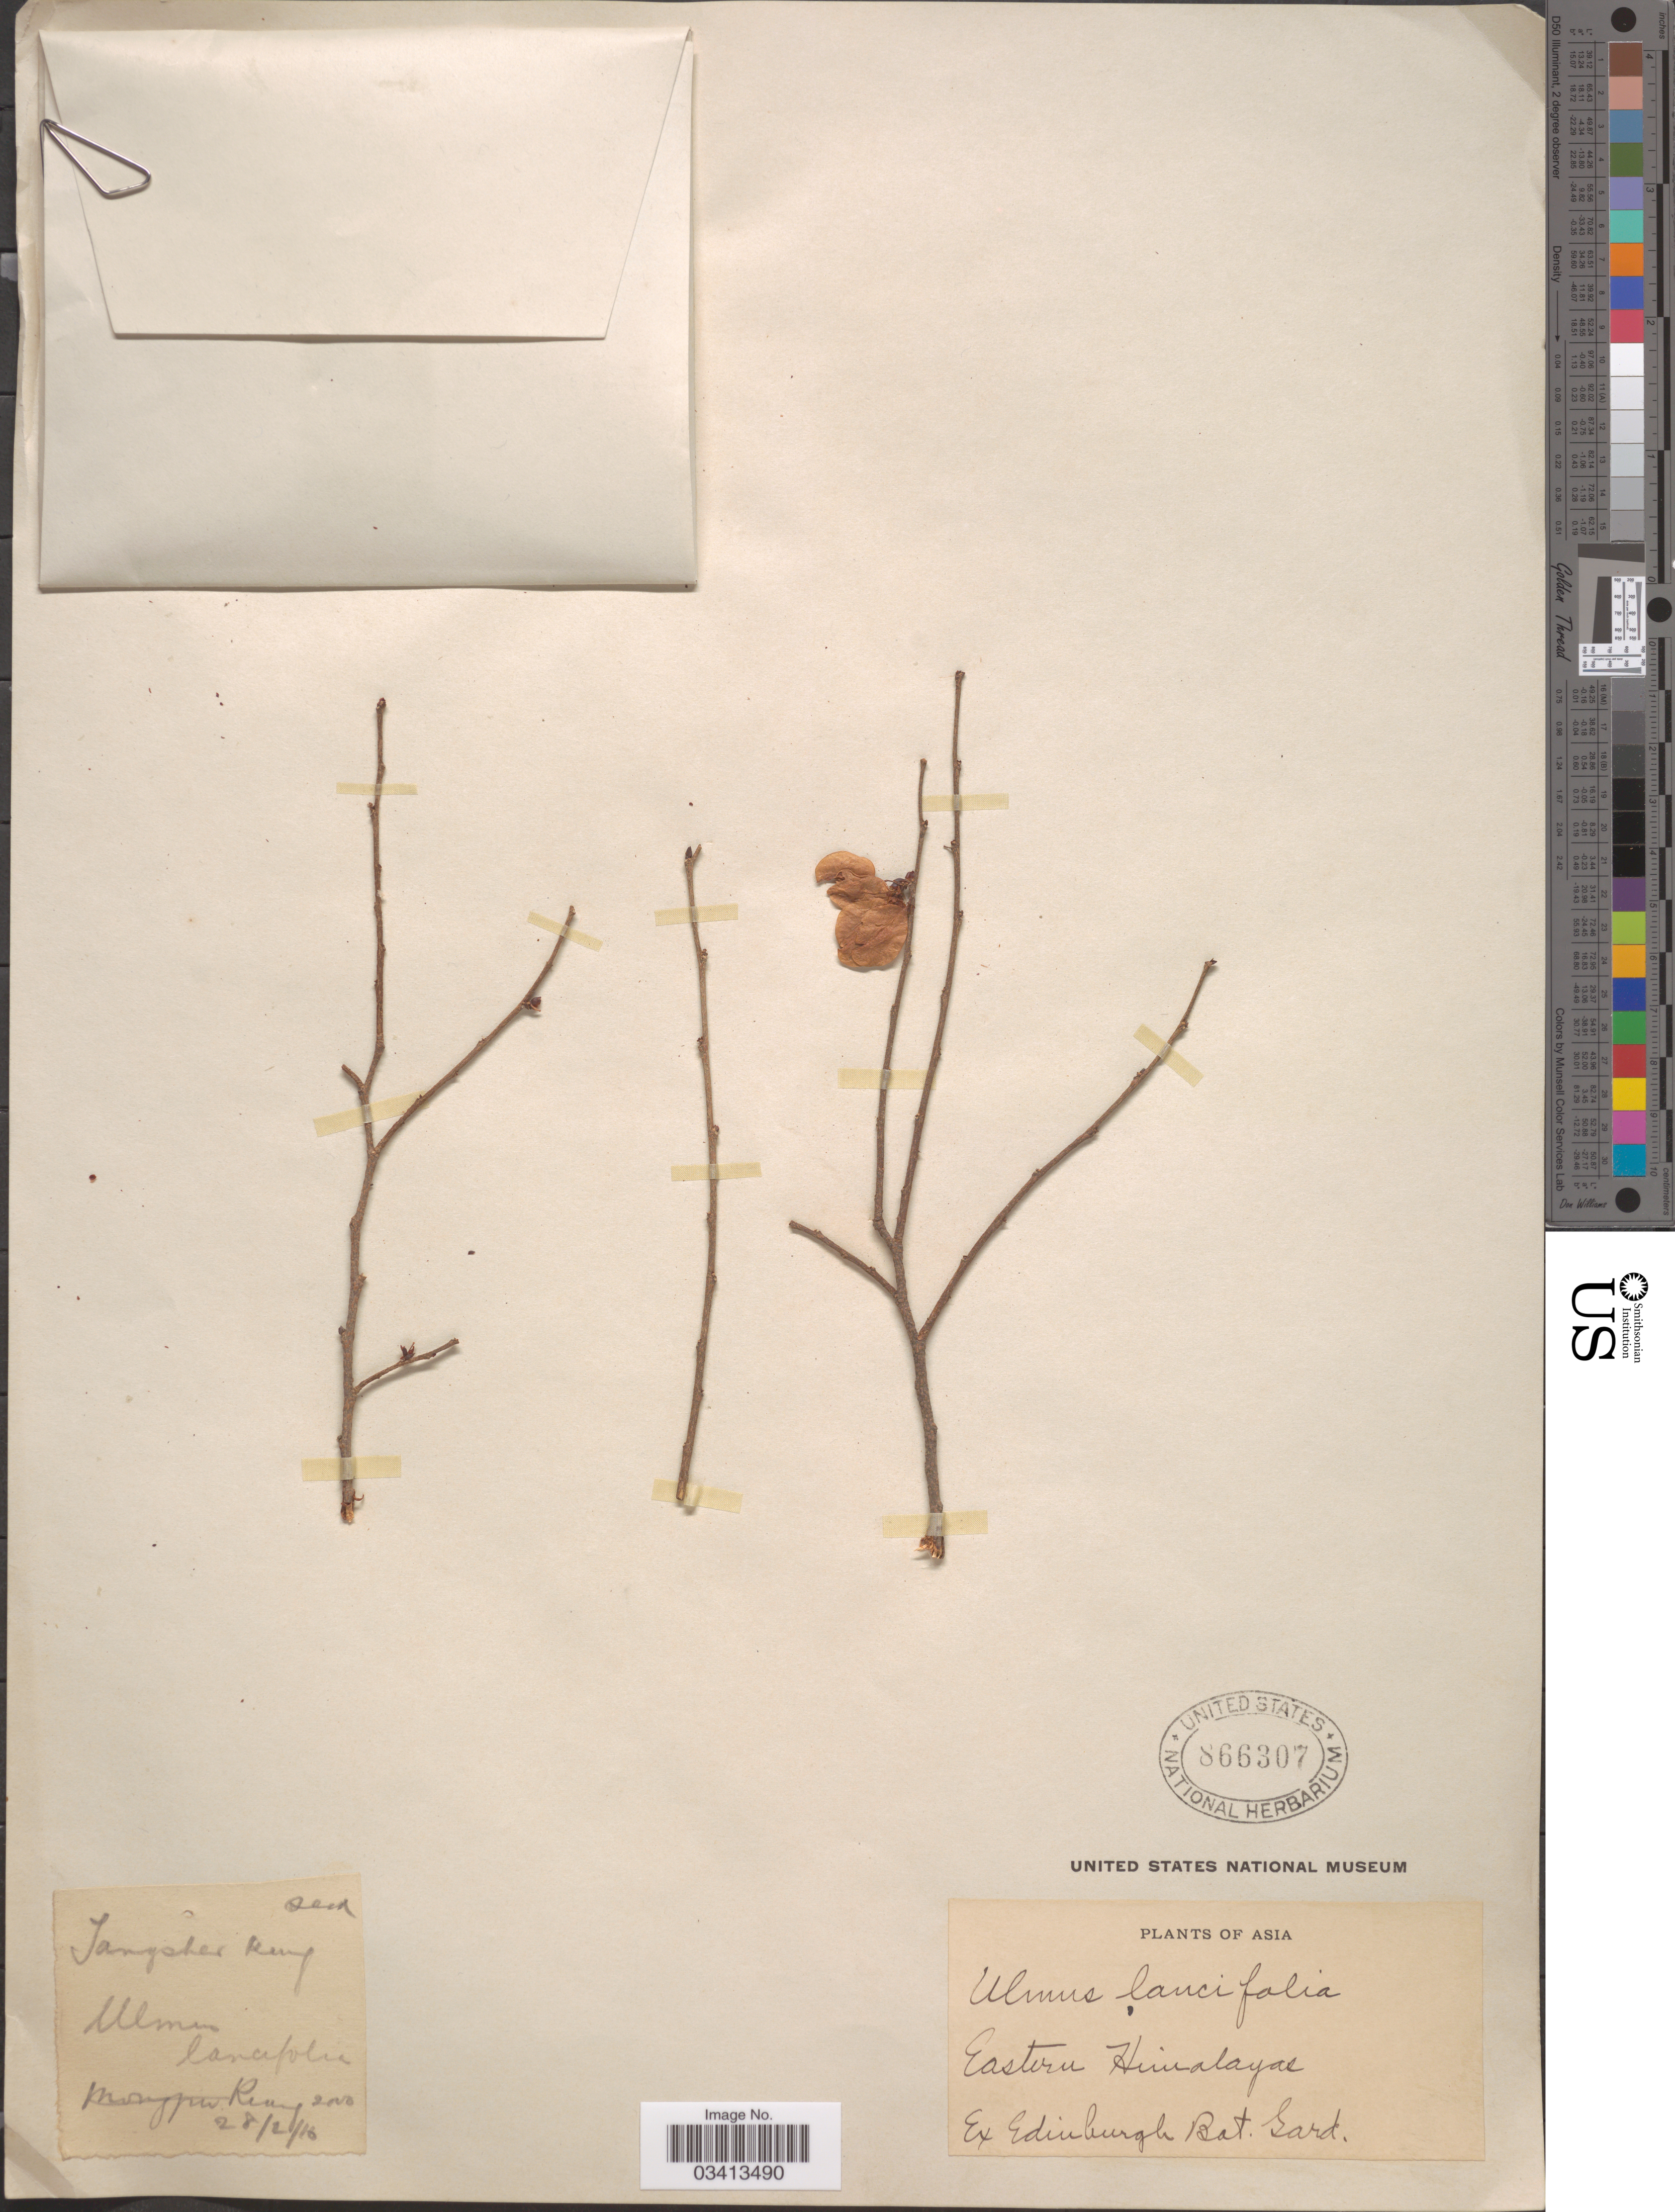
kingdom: Plantae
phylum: Tracheophyta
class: Magnoliopsida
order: Rosales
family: Ulmaceae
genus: Ulmus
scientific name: Ulmus lanceifolia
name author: Roxb.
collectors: Edinburg Bot. Gard.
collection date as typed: Transcribed d/m/y: 28/2/16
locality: Asia. Eastern Himalaya. Reng [interpreted].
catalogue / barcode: US 866307